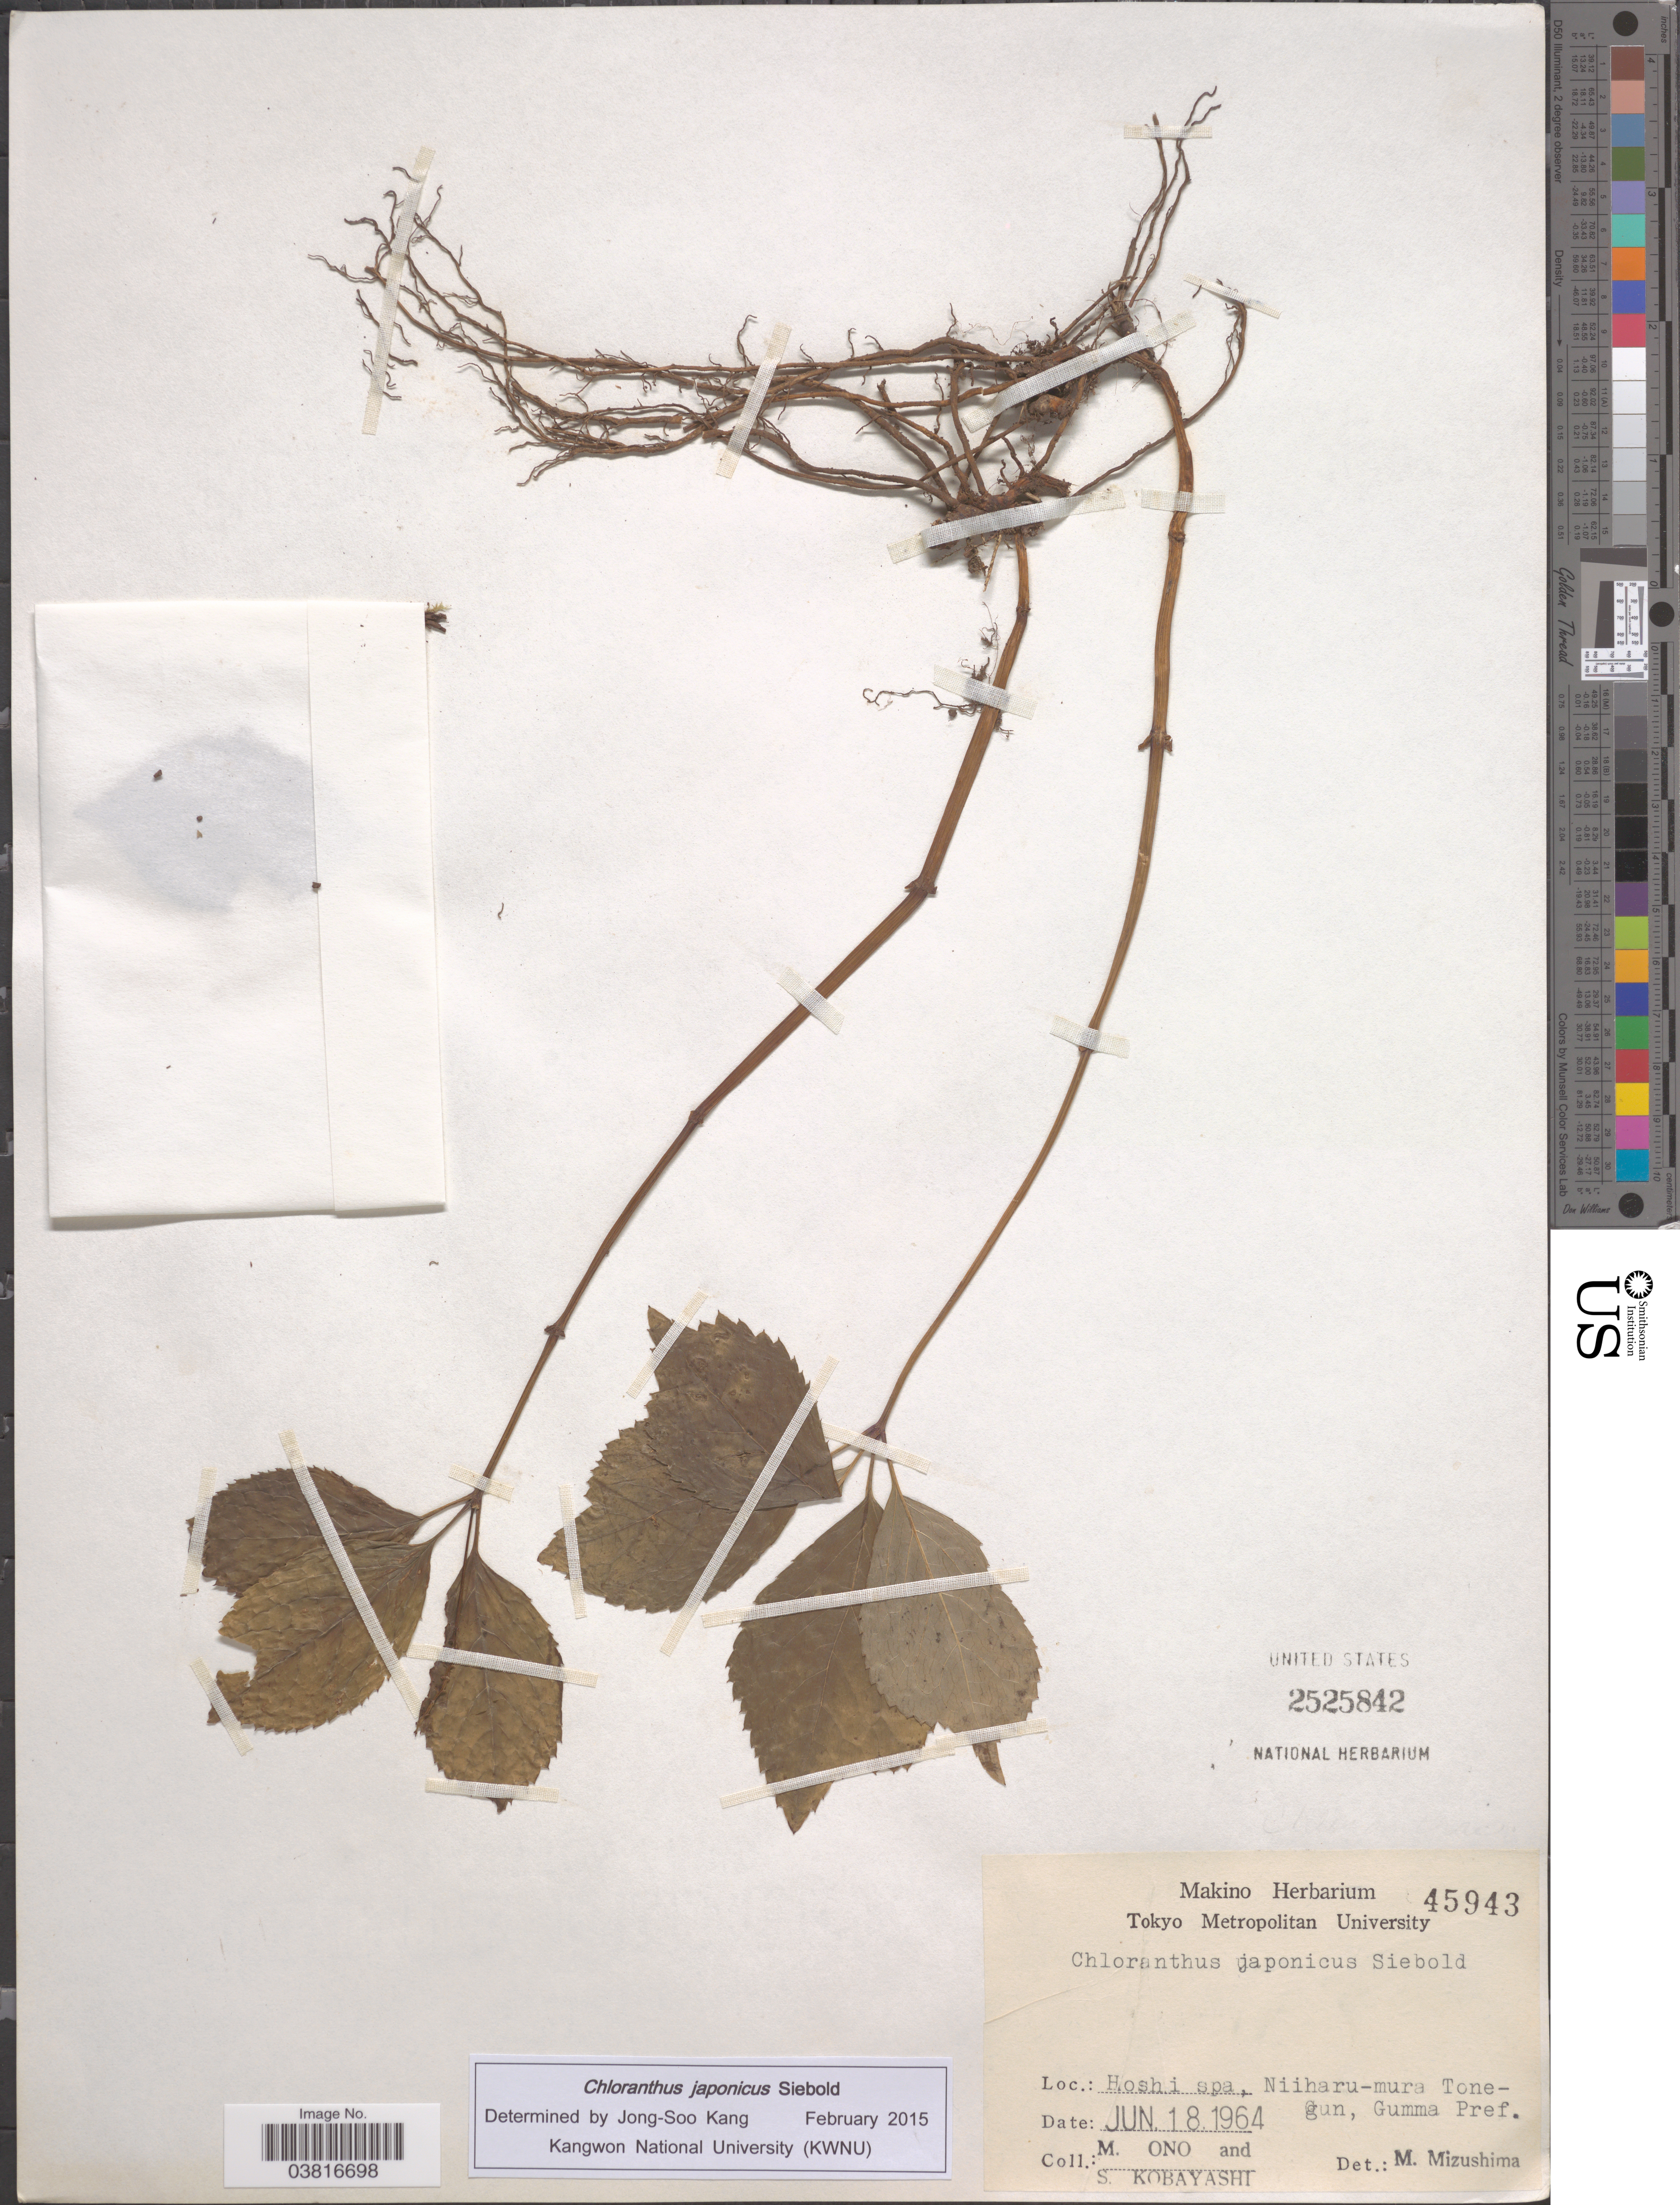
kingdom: Plantae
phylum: Tracheophyta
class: Magnoliopsida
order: Chloranthales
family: Chloranthaceae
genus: Chloranthus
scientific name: Chloranthus japonicus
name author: Siebold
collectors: M. Ono & S. Kobayashi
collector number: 45943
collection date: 1964-06-18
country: Japan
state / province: Tokyo, Federal City of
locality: Hoshi spa, Niiharu-mura Tone-Gun, Gumma Pref.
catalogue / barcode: US 2525842